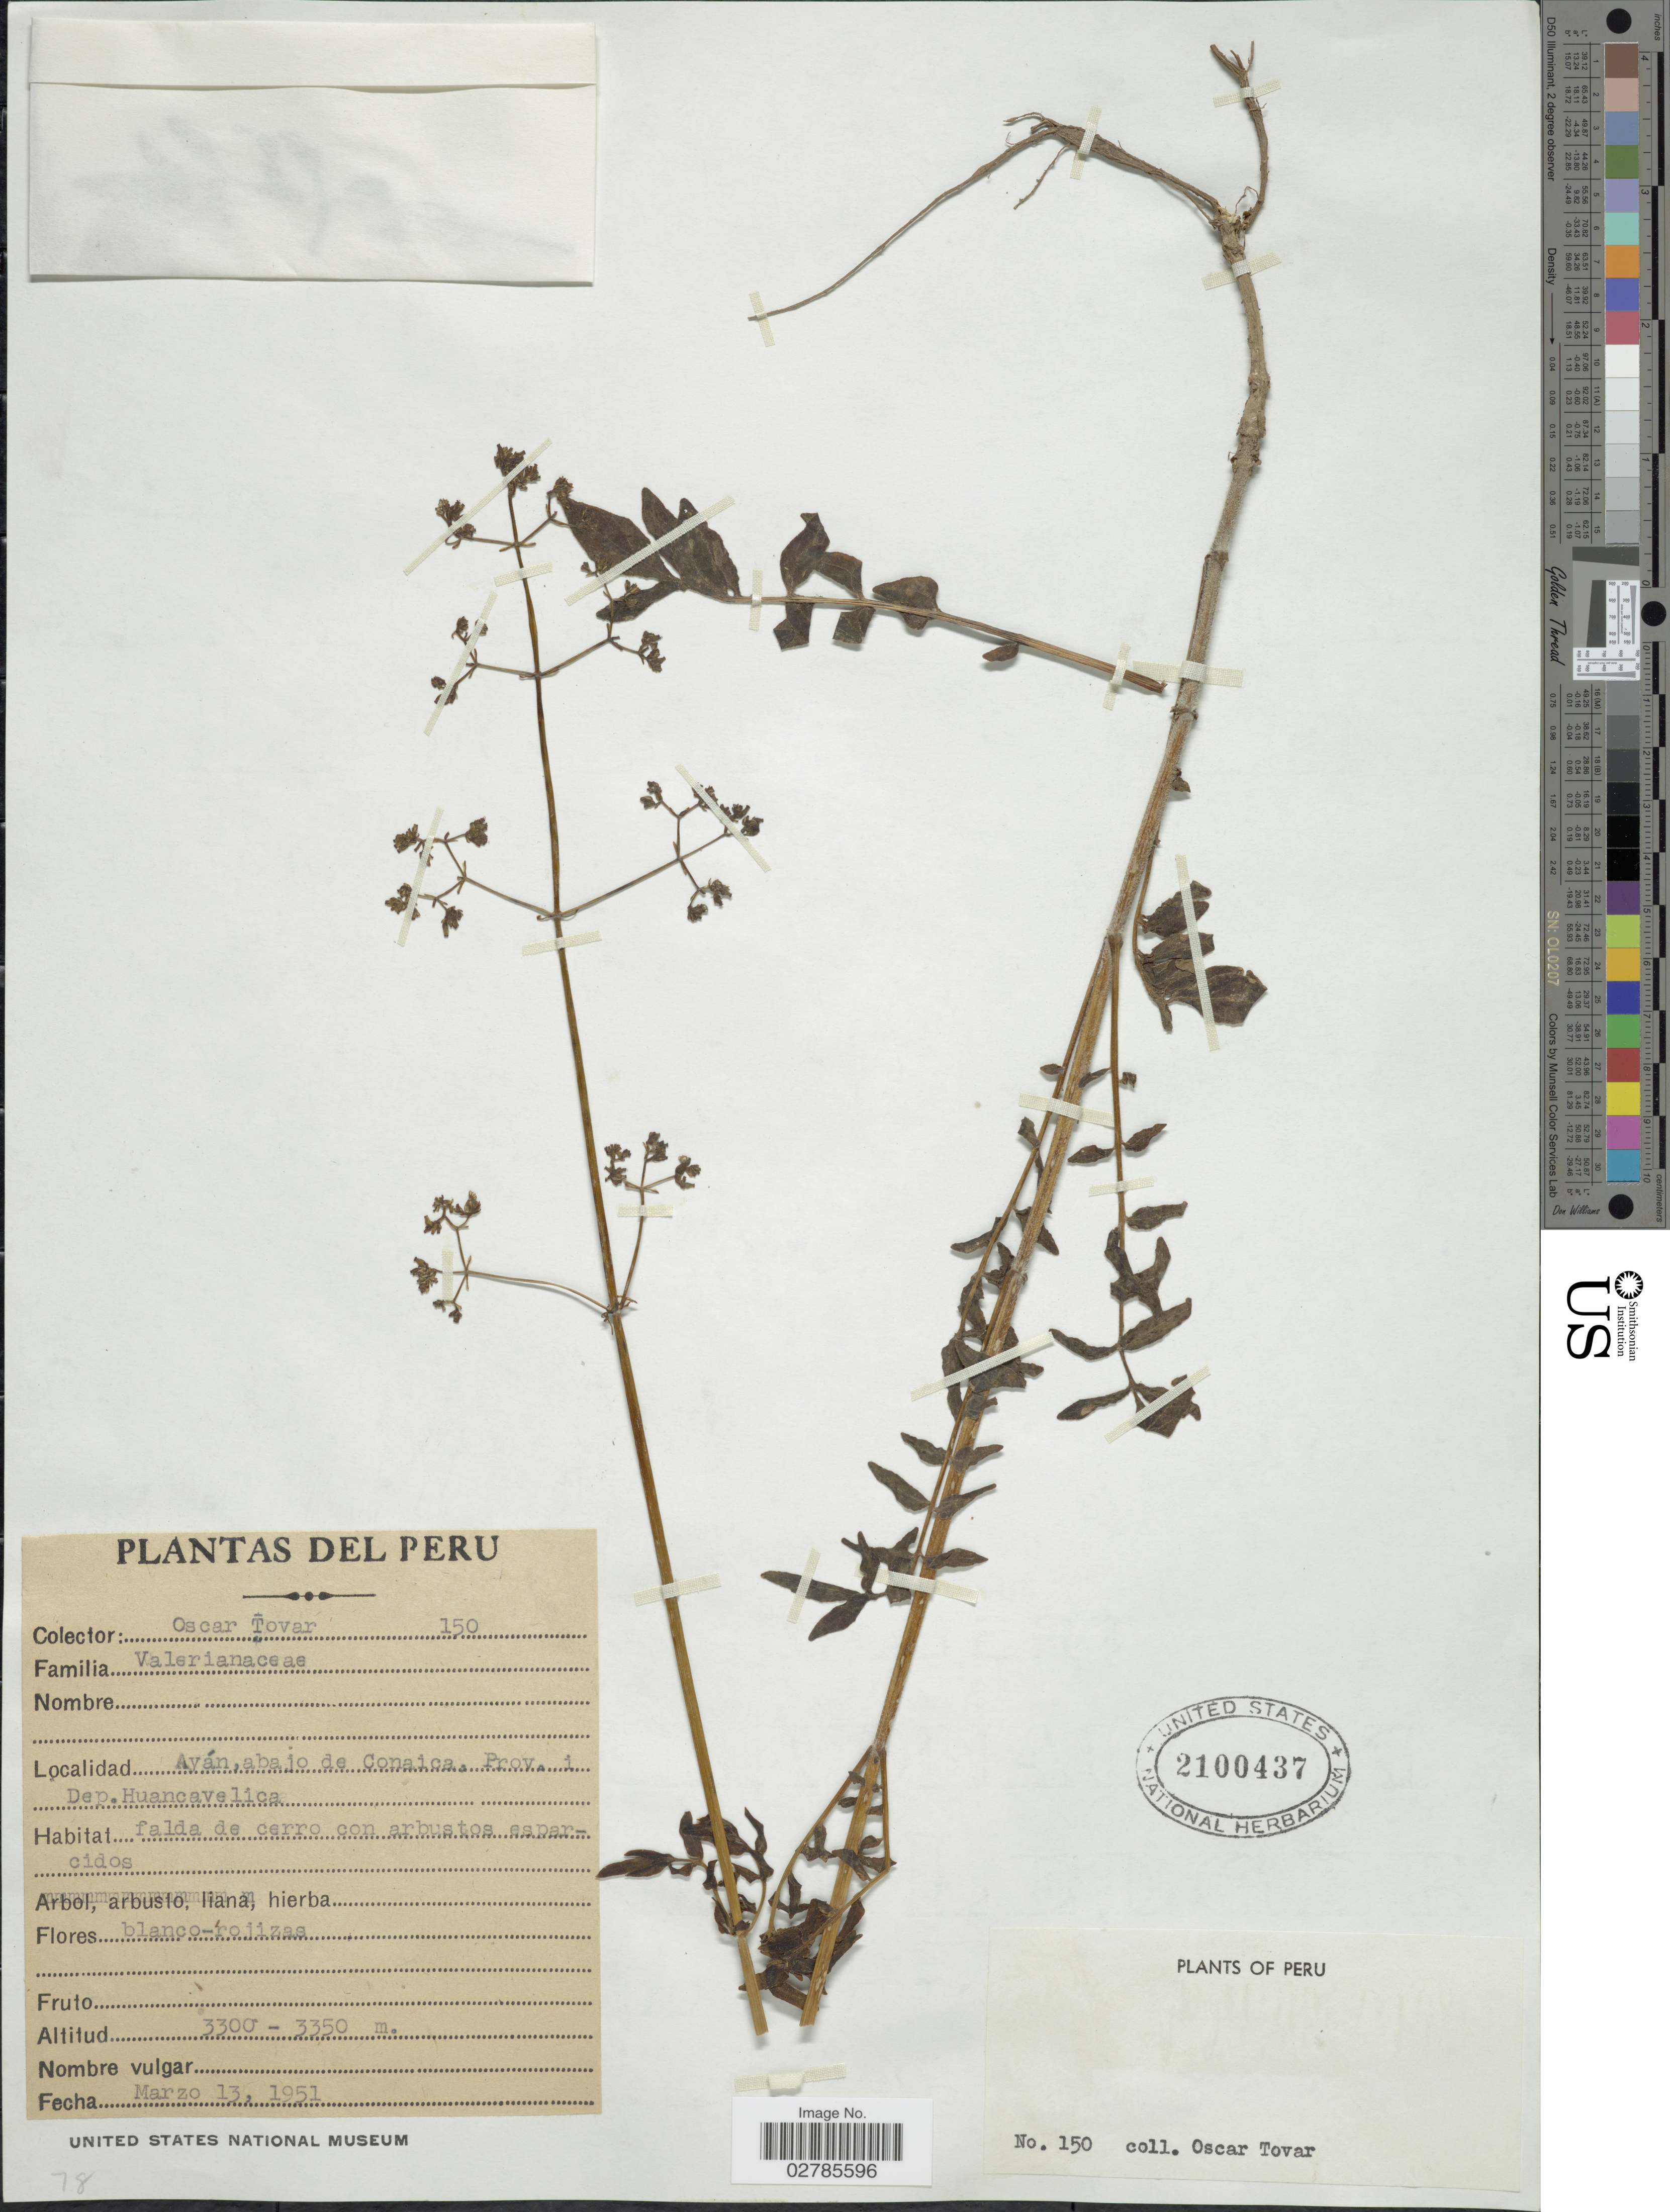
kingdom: Plantae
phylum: Tracheophyta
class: Magnoliopsida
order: Dipsacales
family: Caprifoliaceae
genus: Valeriana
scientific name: Valeriana sp.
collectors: Ó. Tovar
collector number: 150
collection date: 1951-03-13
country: Peru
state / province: Huancavelica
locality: Ayán, abajo de Conaica, Prov. i, Dep. Huancavelica.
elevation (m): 3300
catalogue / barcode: US 2100437